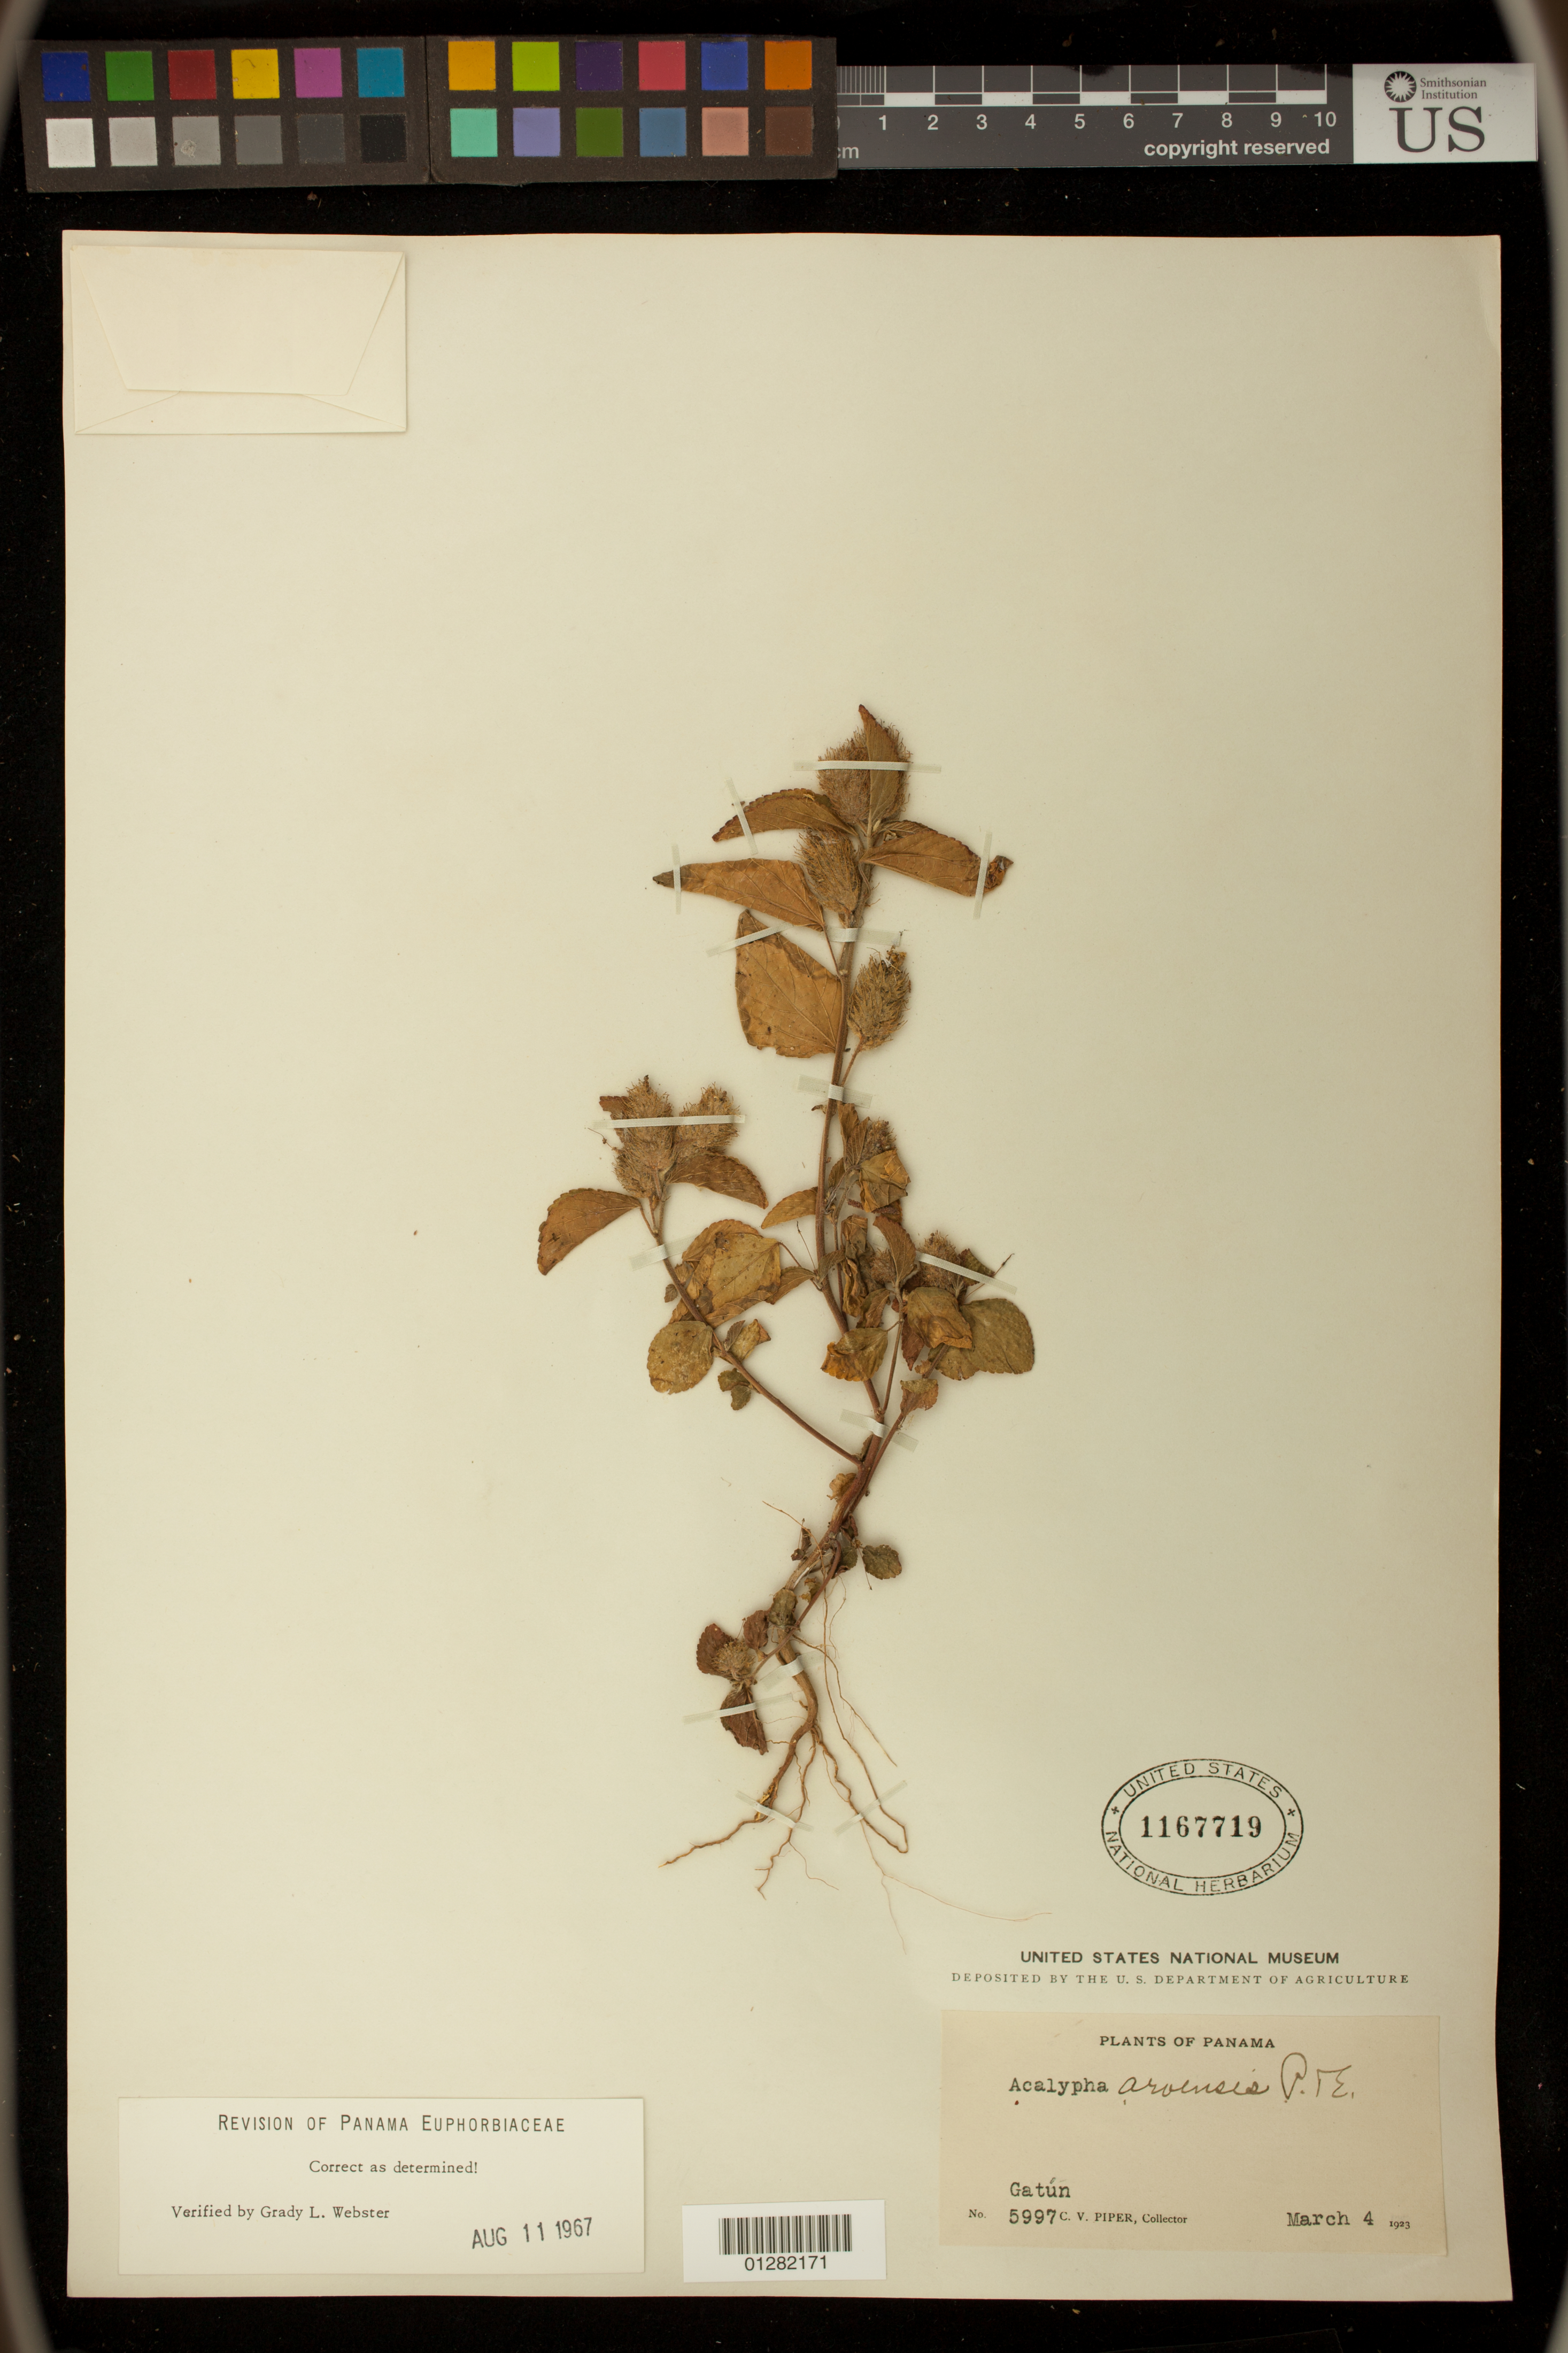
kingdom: Plantae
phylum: Tracheophyta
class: Magnoliopsida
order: Malpighiales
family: Euphorbiaceae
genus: Acalypha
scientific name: Acalypha arvensis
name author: Poepp.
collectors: C. V. Piper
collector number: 5997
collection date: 1923-03-04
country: Panama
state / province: Colón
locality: Gatún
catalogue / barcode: US 1167719